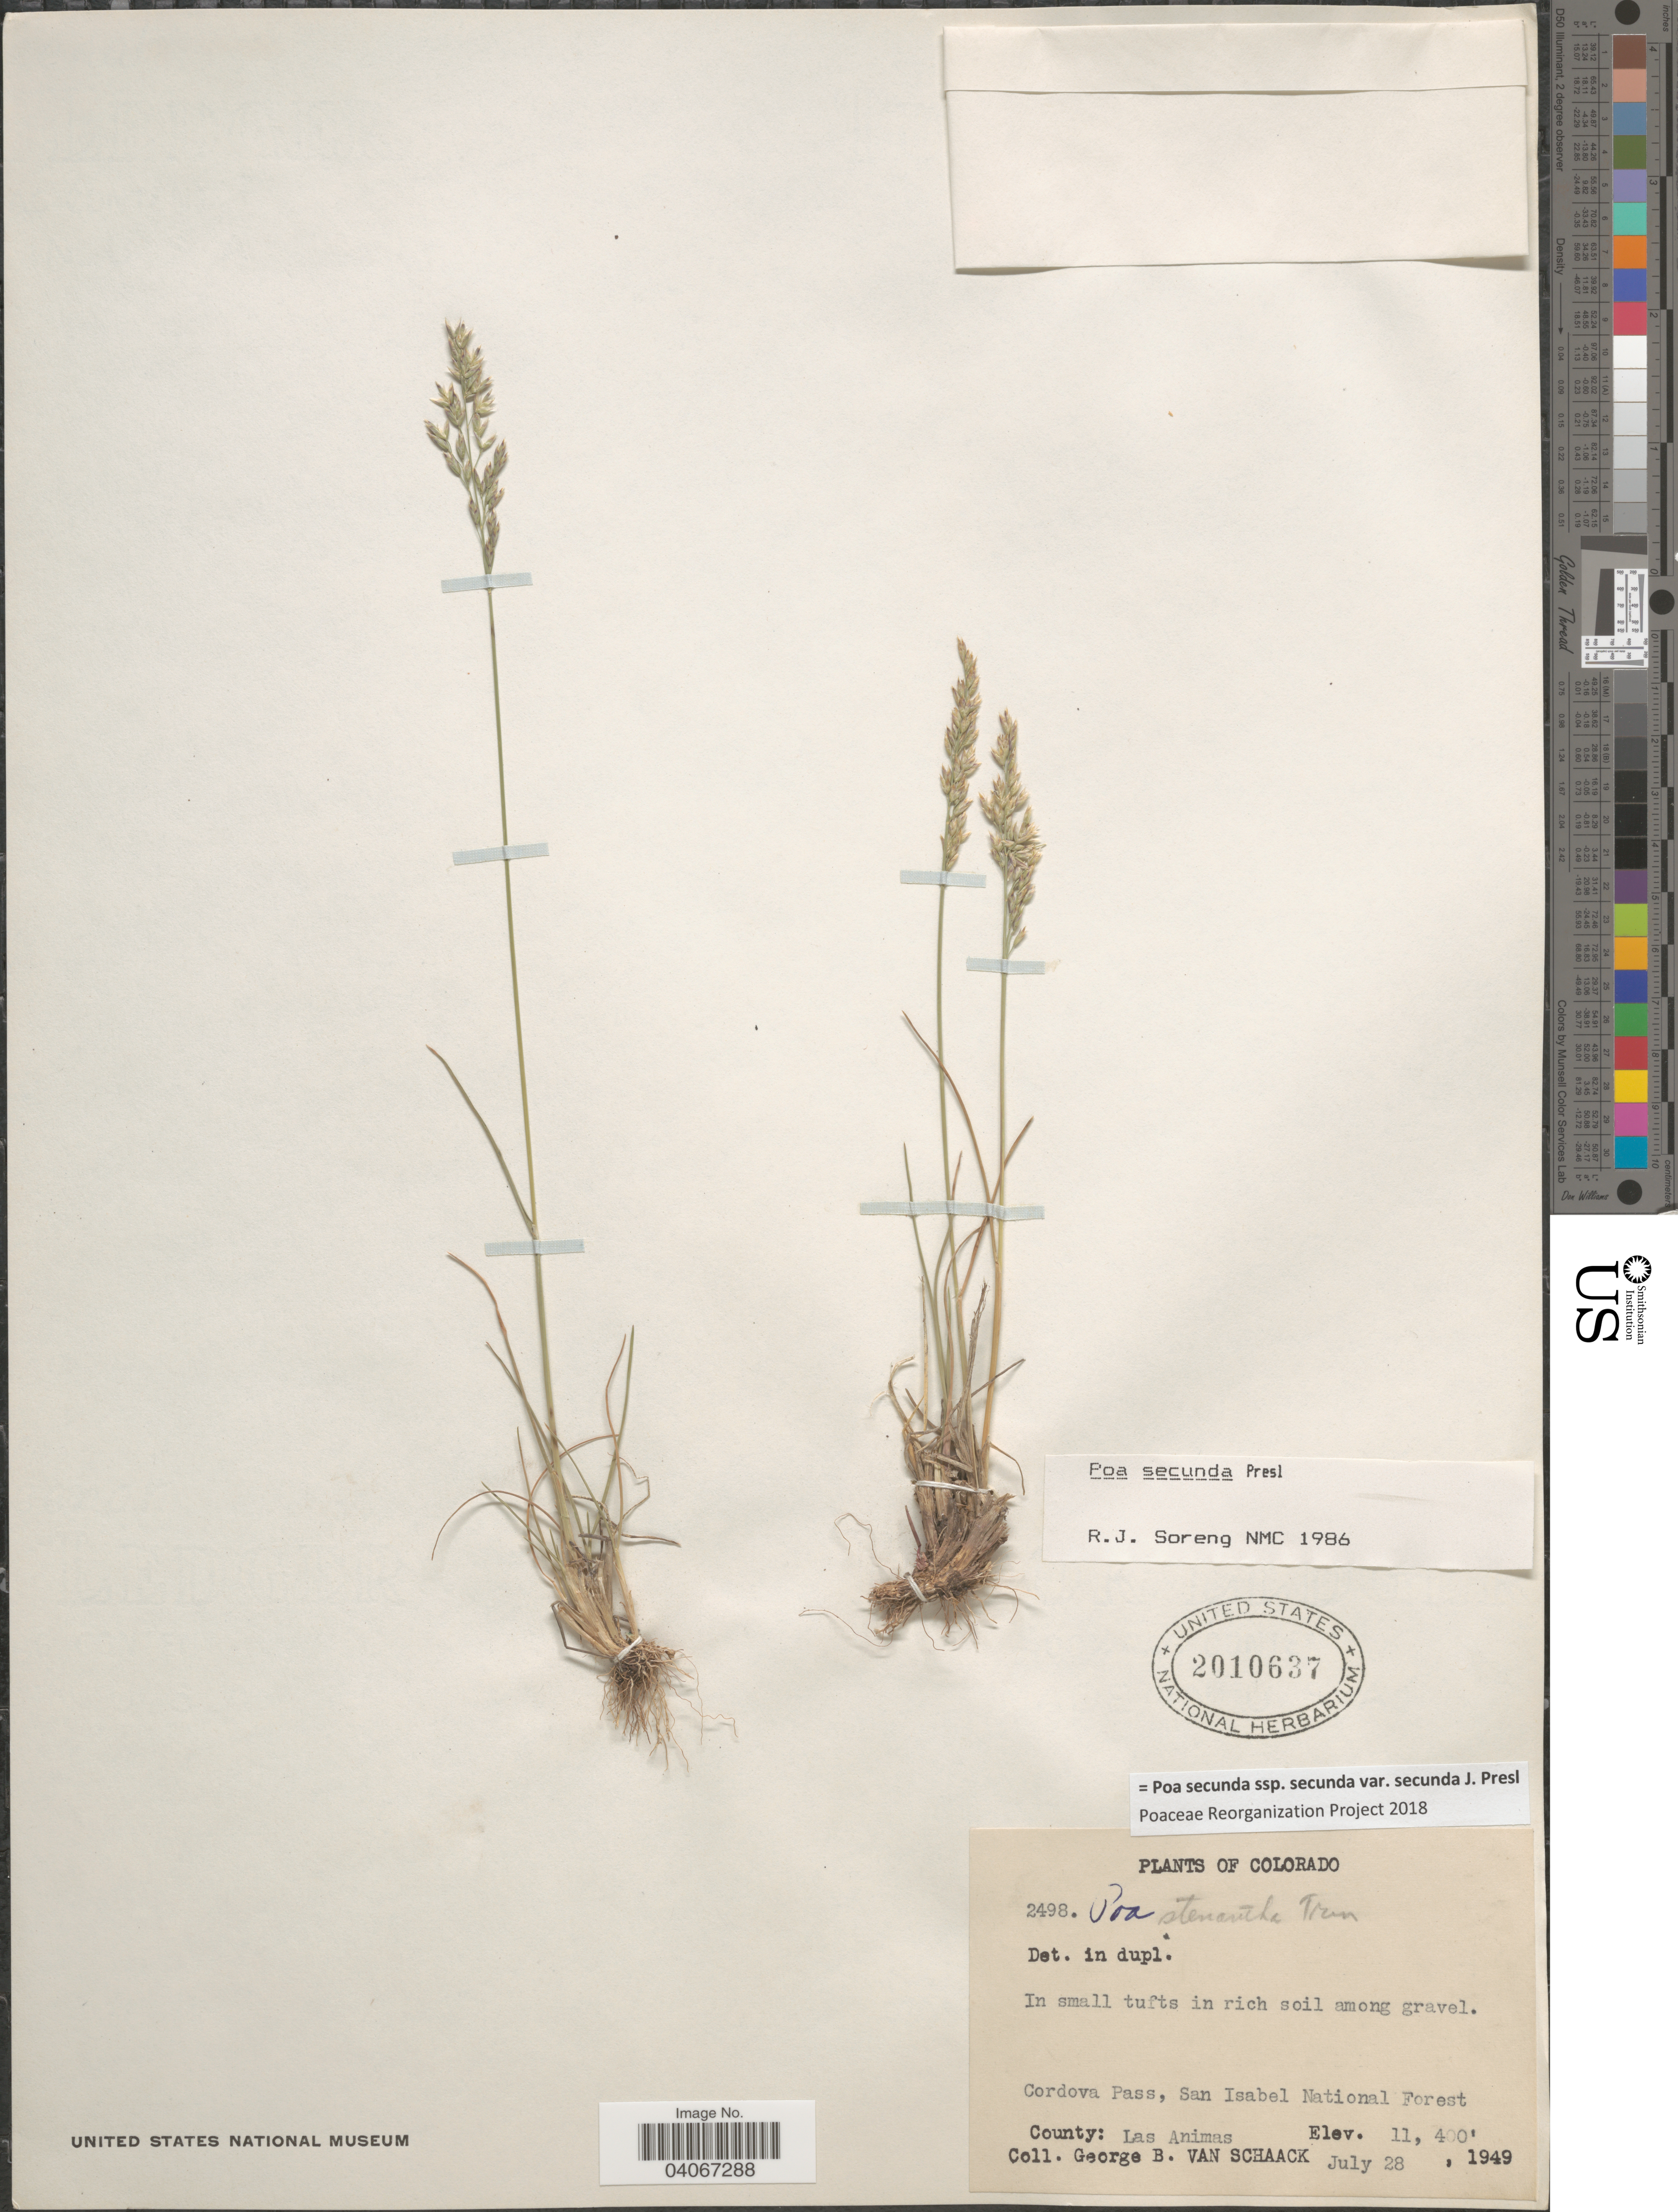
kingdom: Plantae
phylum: Tracheophyta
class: Liliopsida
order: Poales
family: Poaceae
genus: Poa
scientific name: Poa secunda subsp. secunda var. secunda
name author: J. Presl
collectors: G. Van Schaack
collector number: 2498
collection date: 1949-07-28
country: United States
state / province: Colorado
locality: Cordova Pass, San Isabel National Forest. County: Las Animas.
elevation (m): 3475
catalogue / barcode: US 2010637